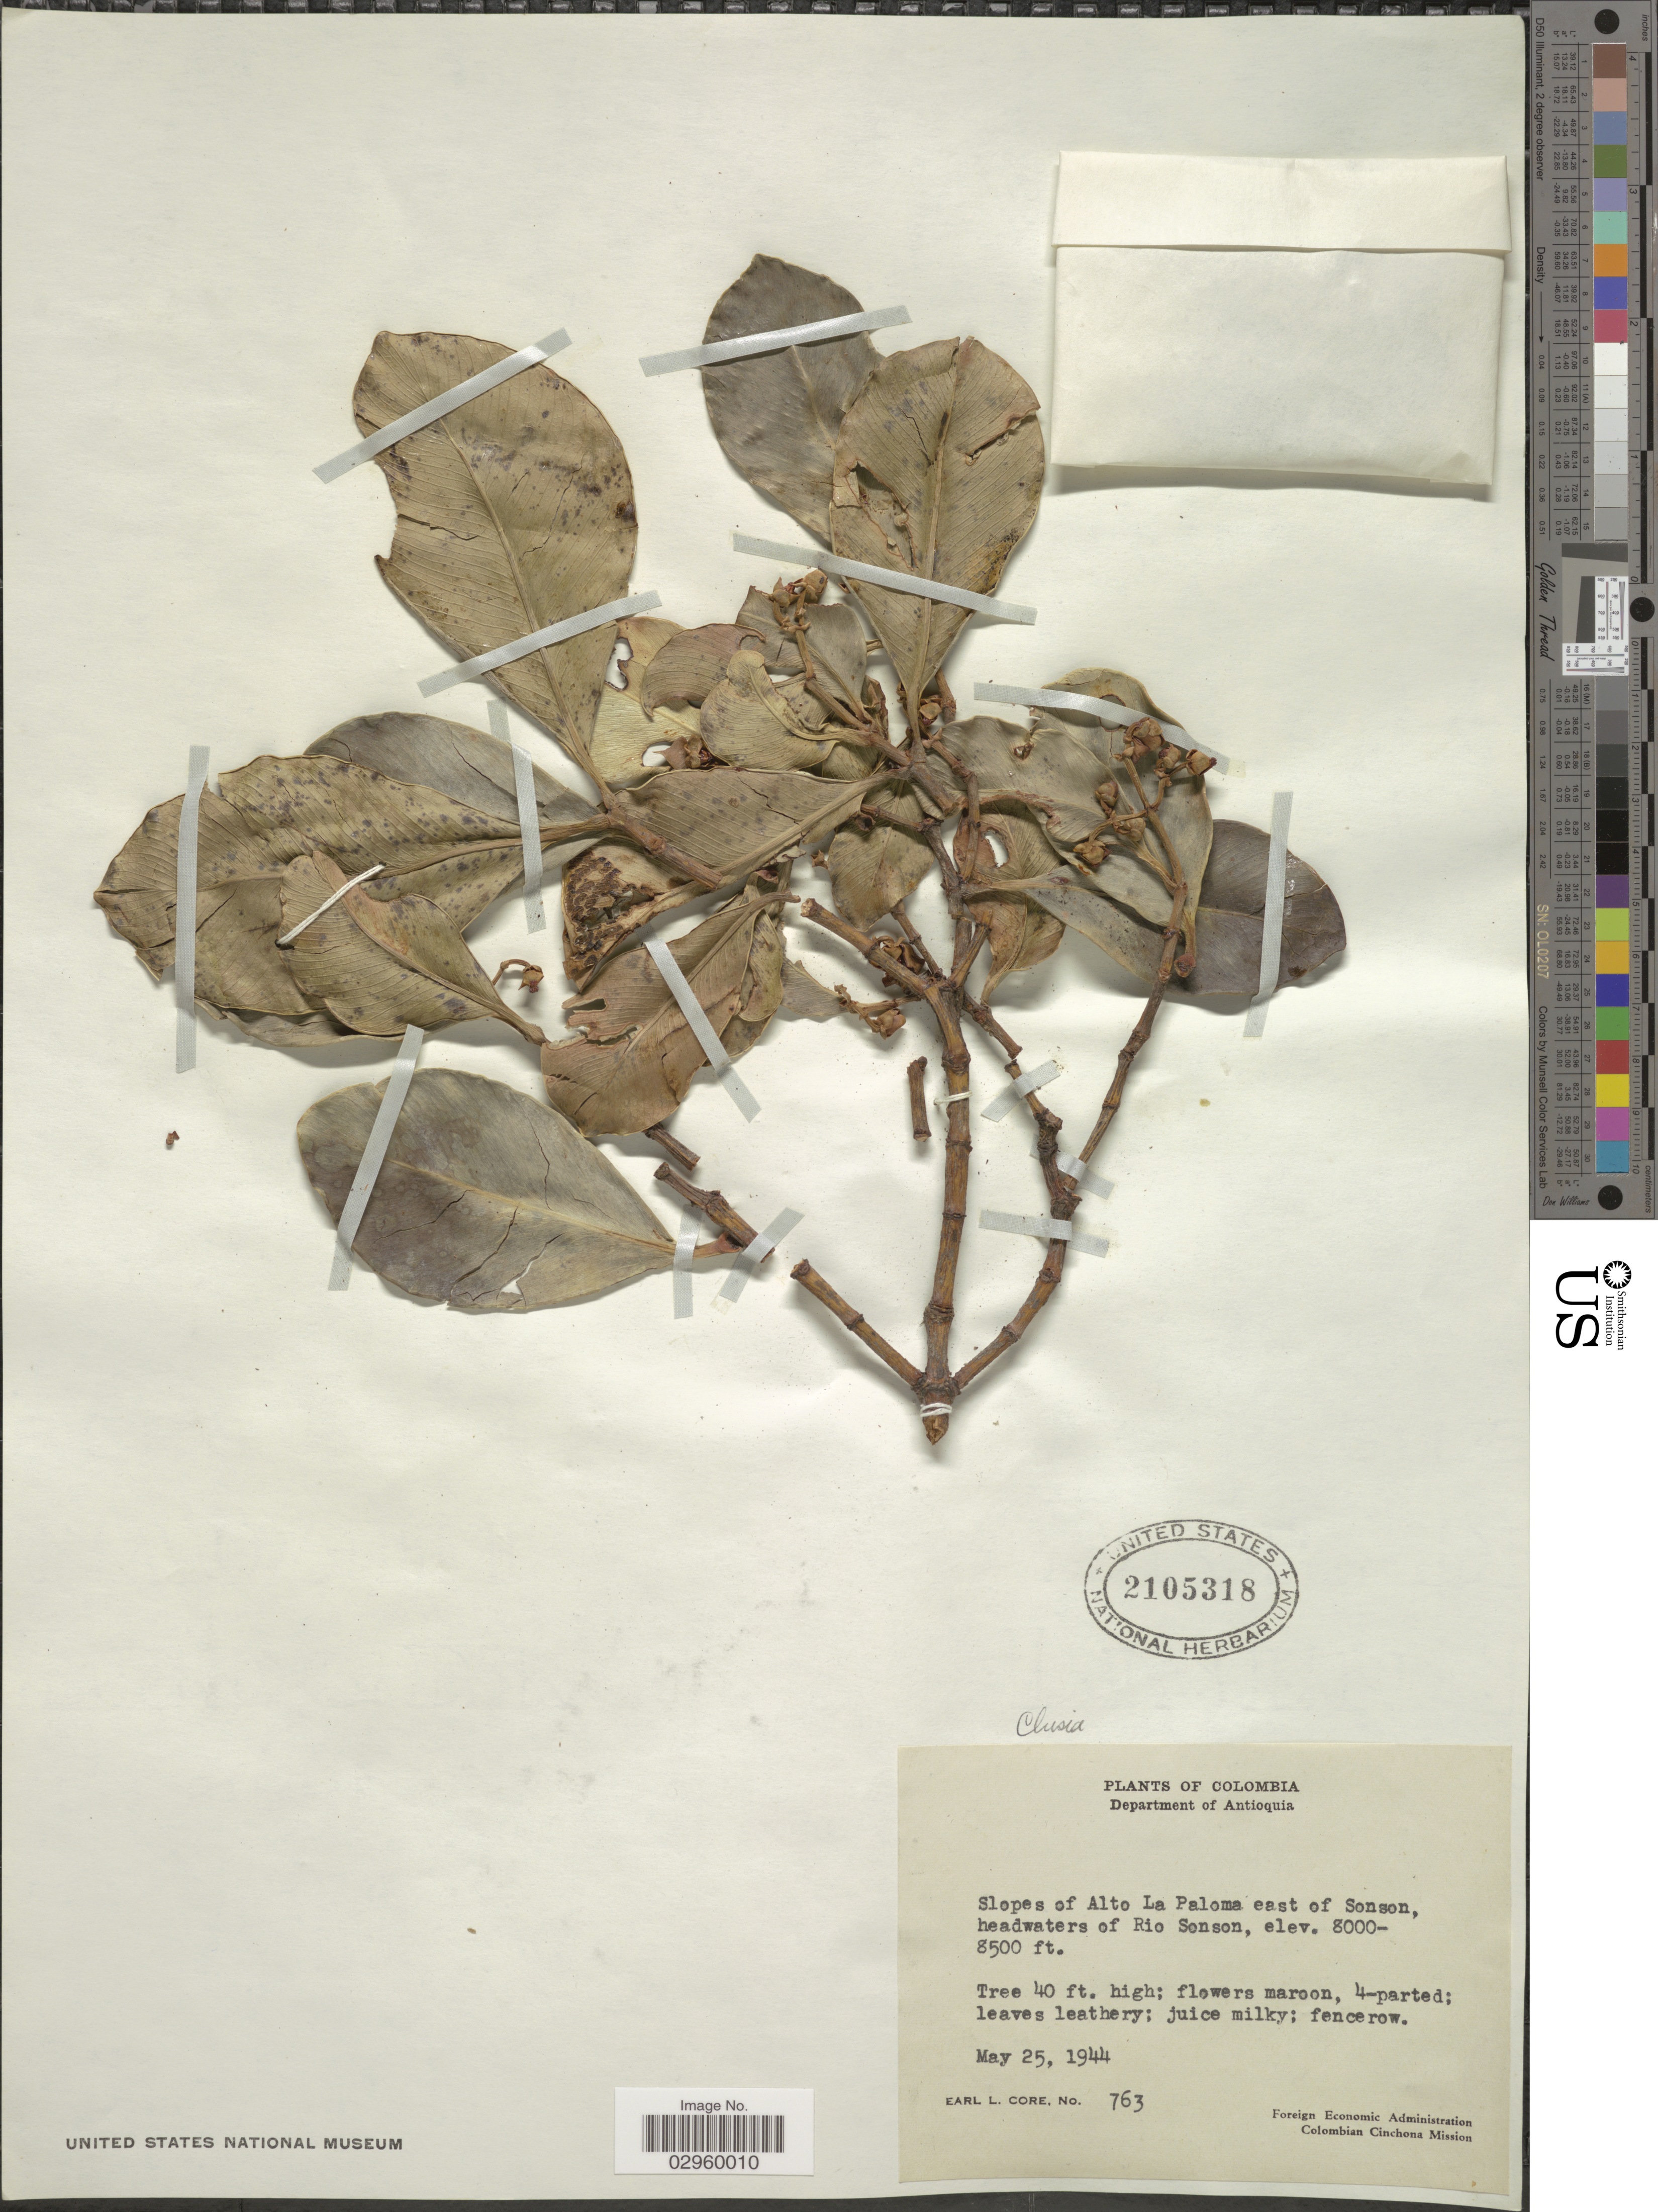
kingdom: Plantae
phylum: Tracheophyta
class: Magnoliopsida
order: Malpighiales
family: Clusiaceae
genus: Clusia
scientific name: Clusia sp.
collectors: E. L. Core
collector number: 763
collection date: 1944-05-25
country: Colombia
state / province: Antioquia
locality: Department of Antioquia, Slopes of Alto La Paloma east of Sonson, headwaters of Rio Sonson.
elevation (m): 2438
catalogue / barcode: US 2105318